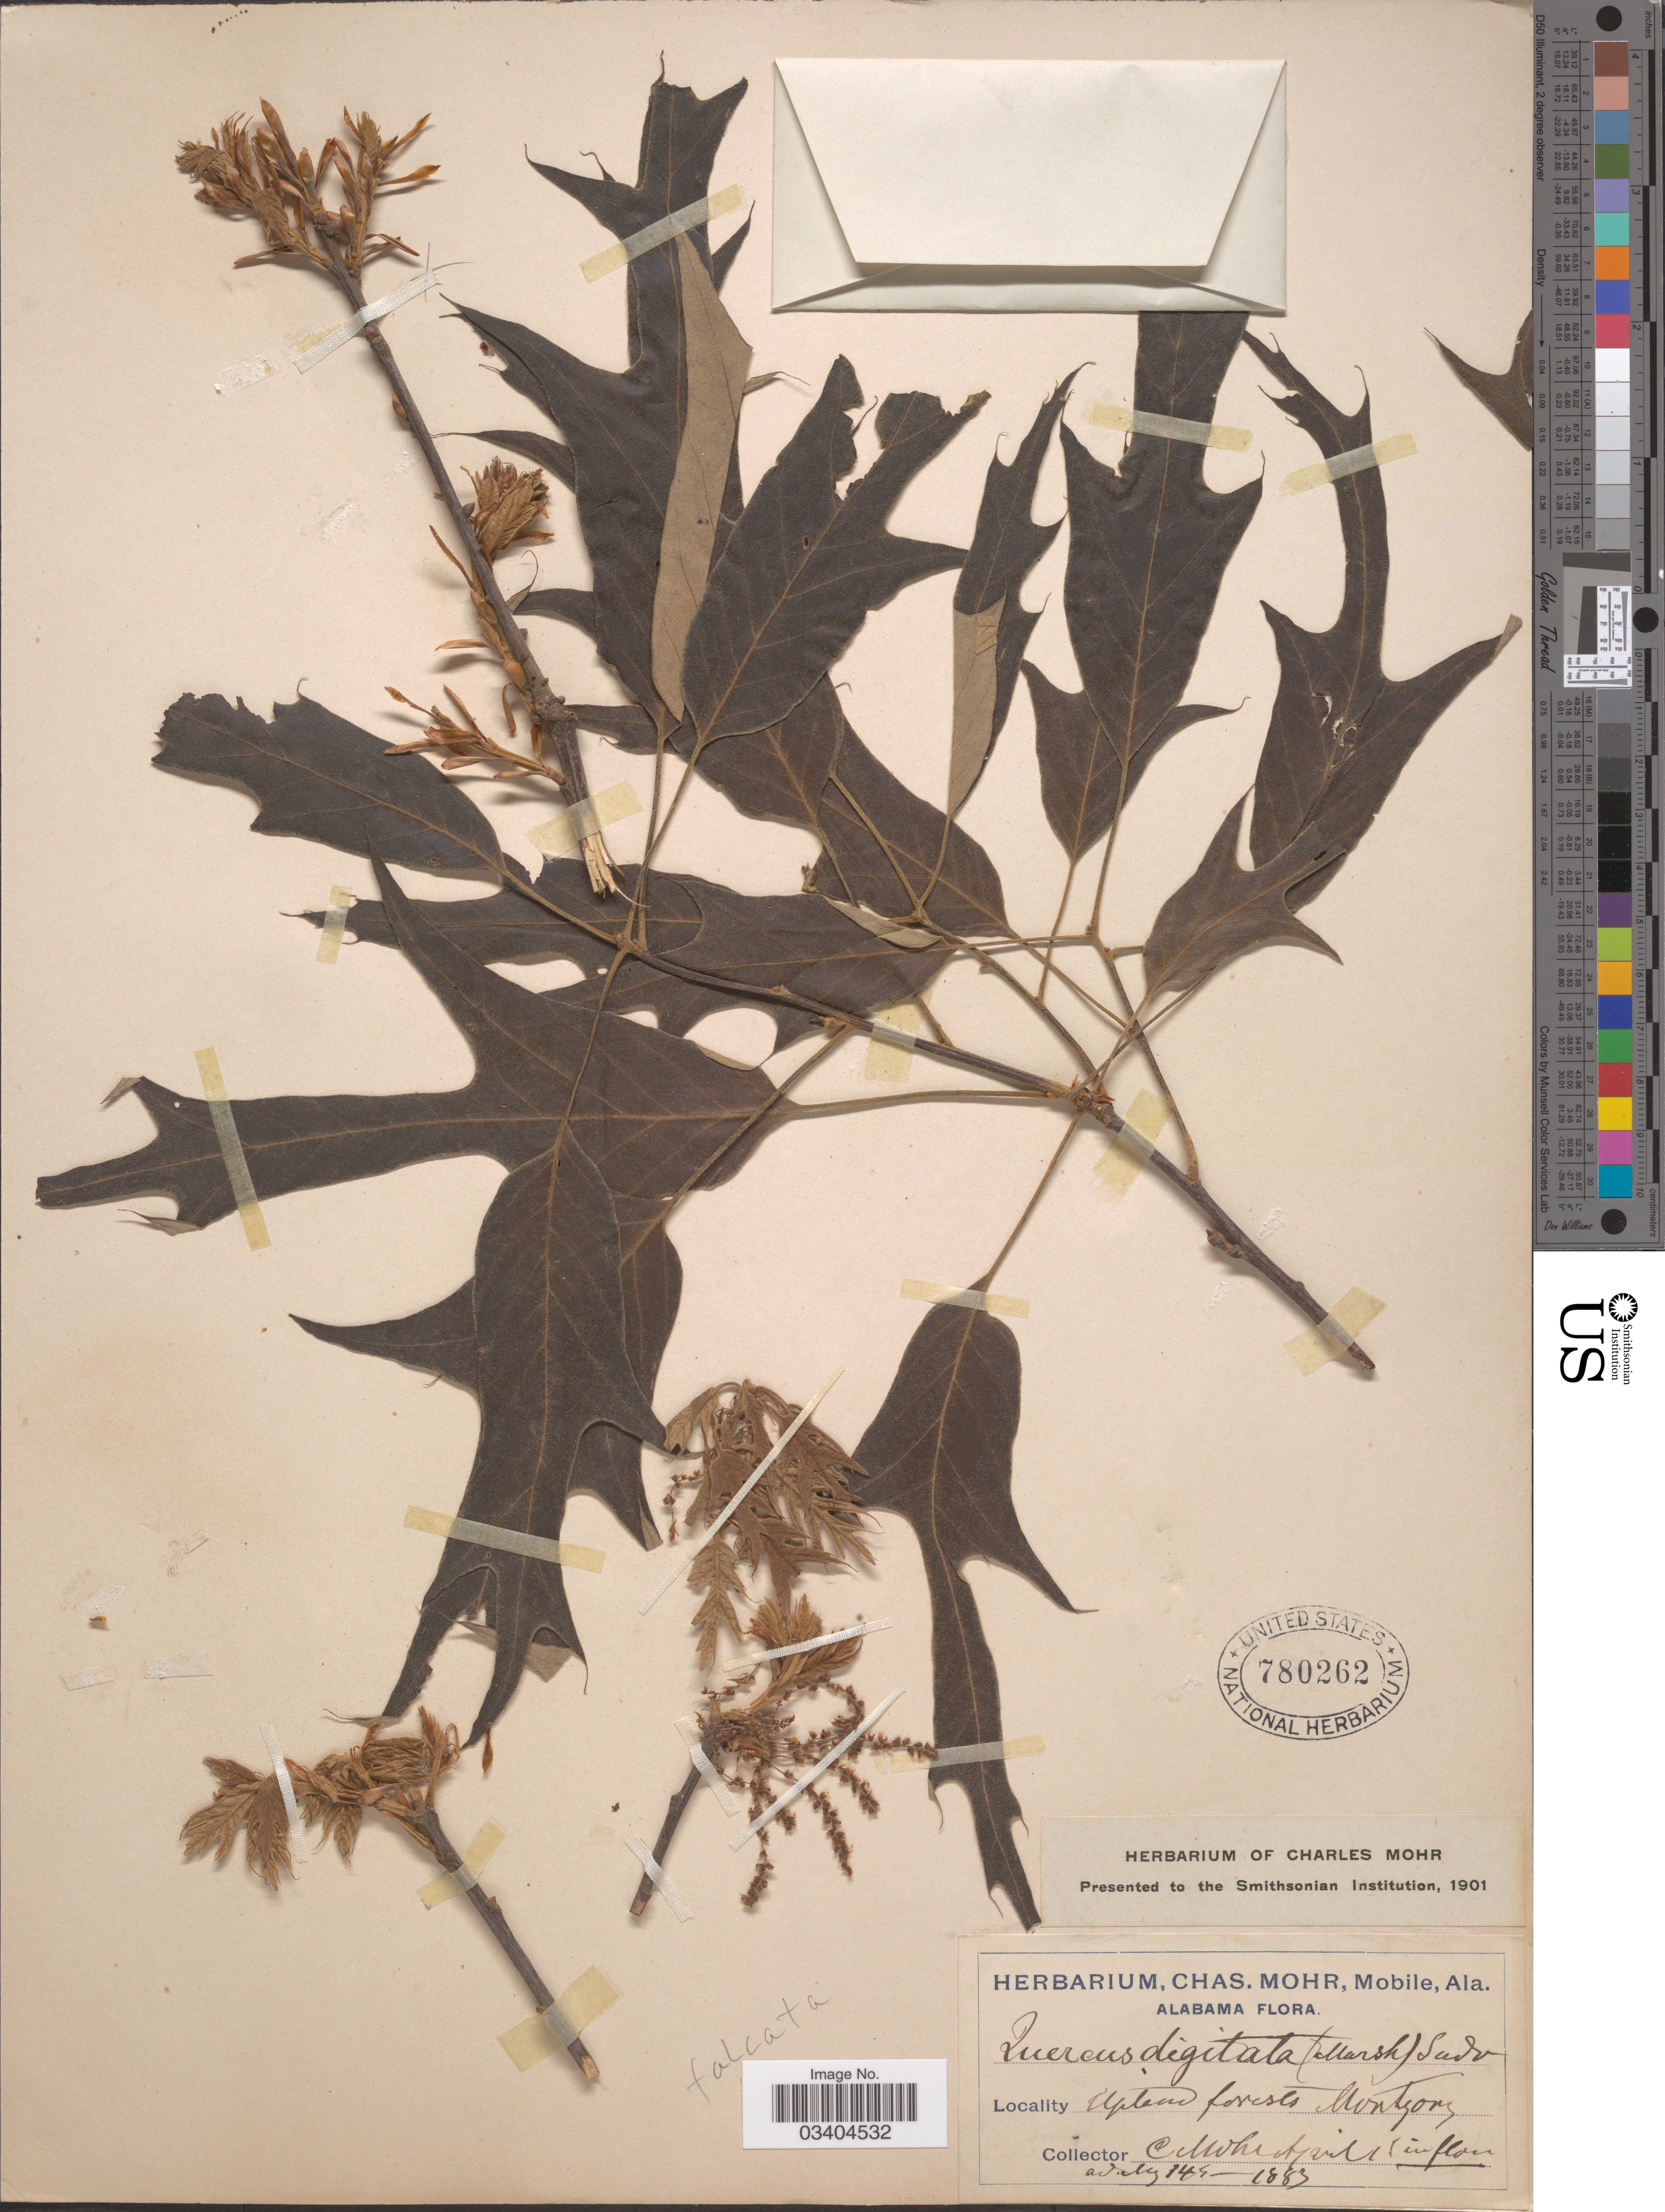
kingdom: Plantae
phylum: Tracheophyta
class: Magnoliopsida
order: Fagales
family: Fagaceae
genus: Quercus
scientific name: Quercus falcata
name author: Michx.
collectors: Mohr, C. T. (herbarium)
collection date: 1883-07-14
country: United States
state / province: Alabama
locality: Upland forests Montgomery.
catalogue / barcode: US 780262